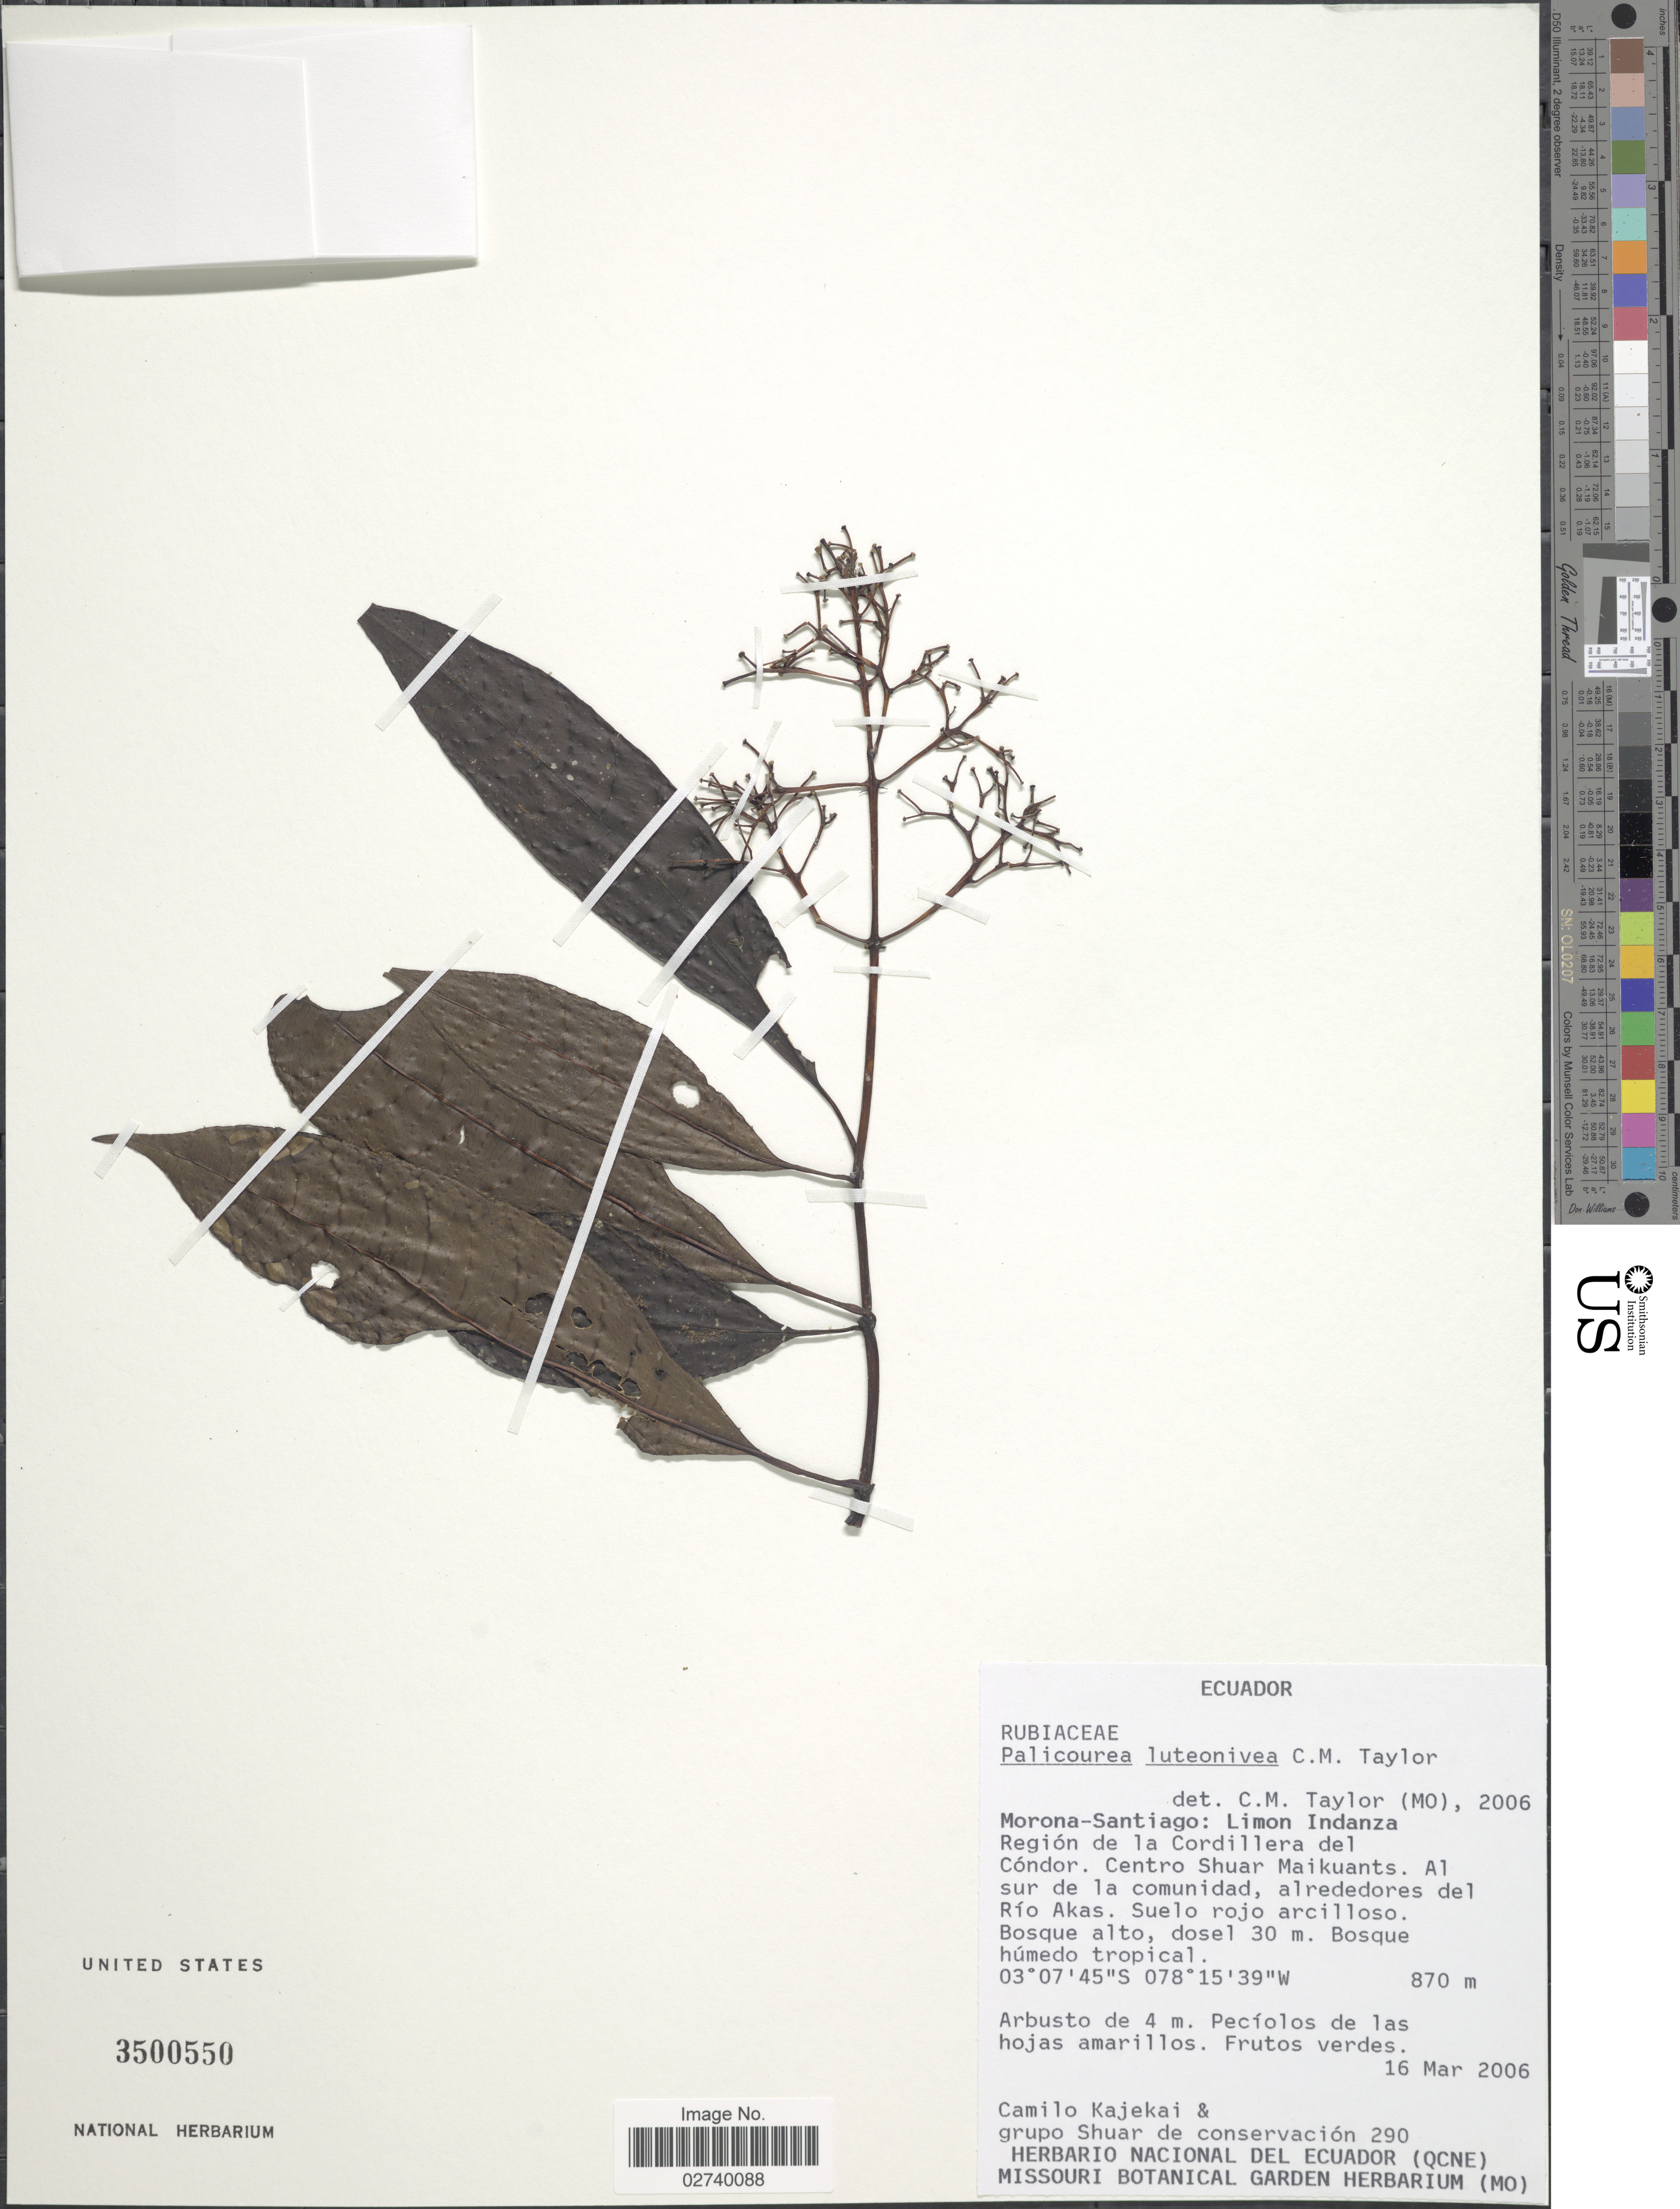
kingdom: Plantae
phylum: Tracheophyta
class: Magnoliopsida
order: Gentianales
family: Rubiaceae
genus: Palicourea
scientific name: Palicourea luteonivea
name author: C.M. Taylor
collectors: C. Kajekai & Grupo Shuar de conservación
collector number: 290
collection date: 2006-03-16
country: Ecuador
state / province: Morona-Santiago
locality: Limon Indanza, Region de la Cordillera del Condor, Centro Shuar Maikuants, Al sur de la comunidad, alrededores del Rio Akas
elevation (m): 870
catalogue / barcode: US 3500550